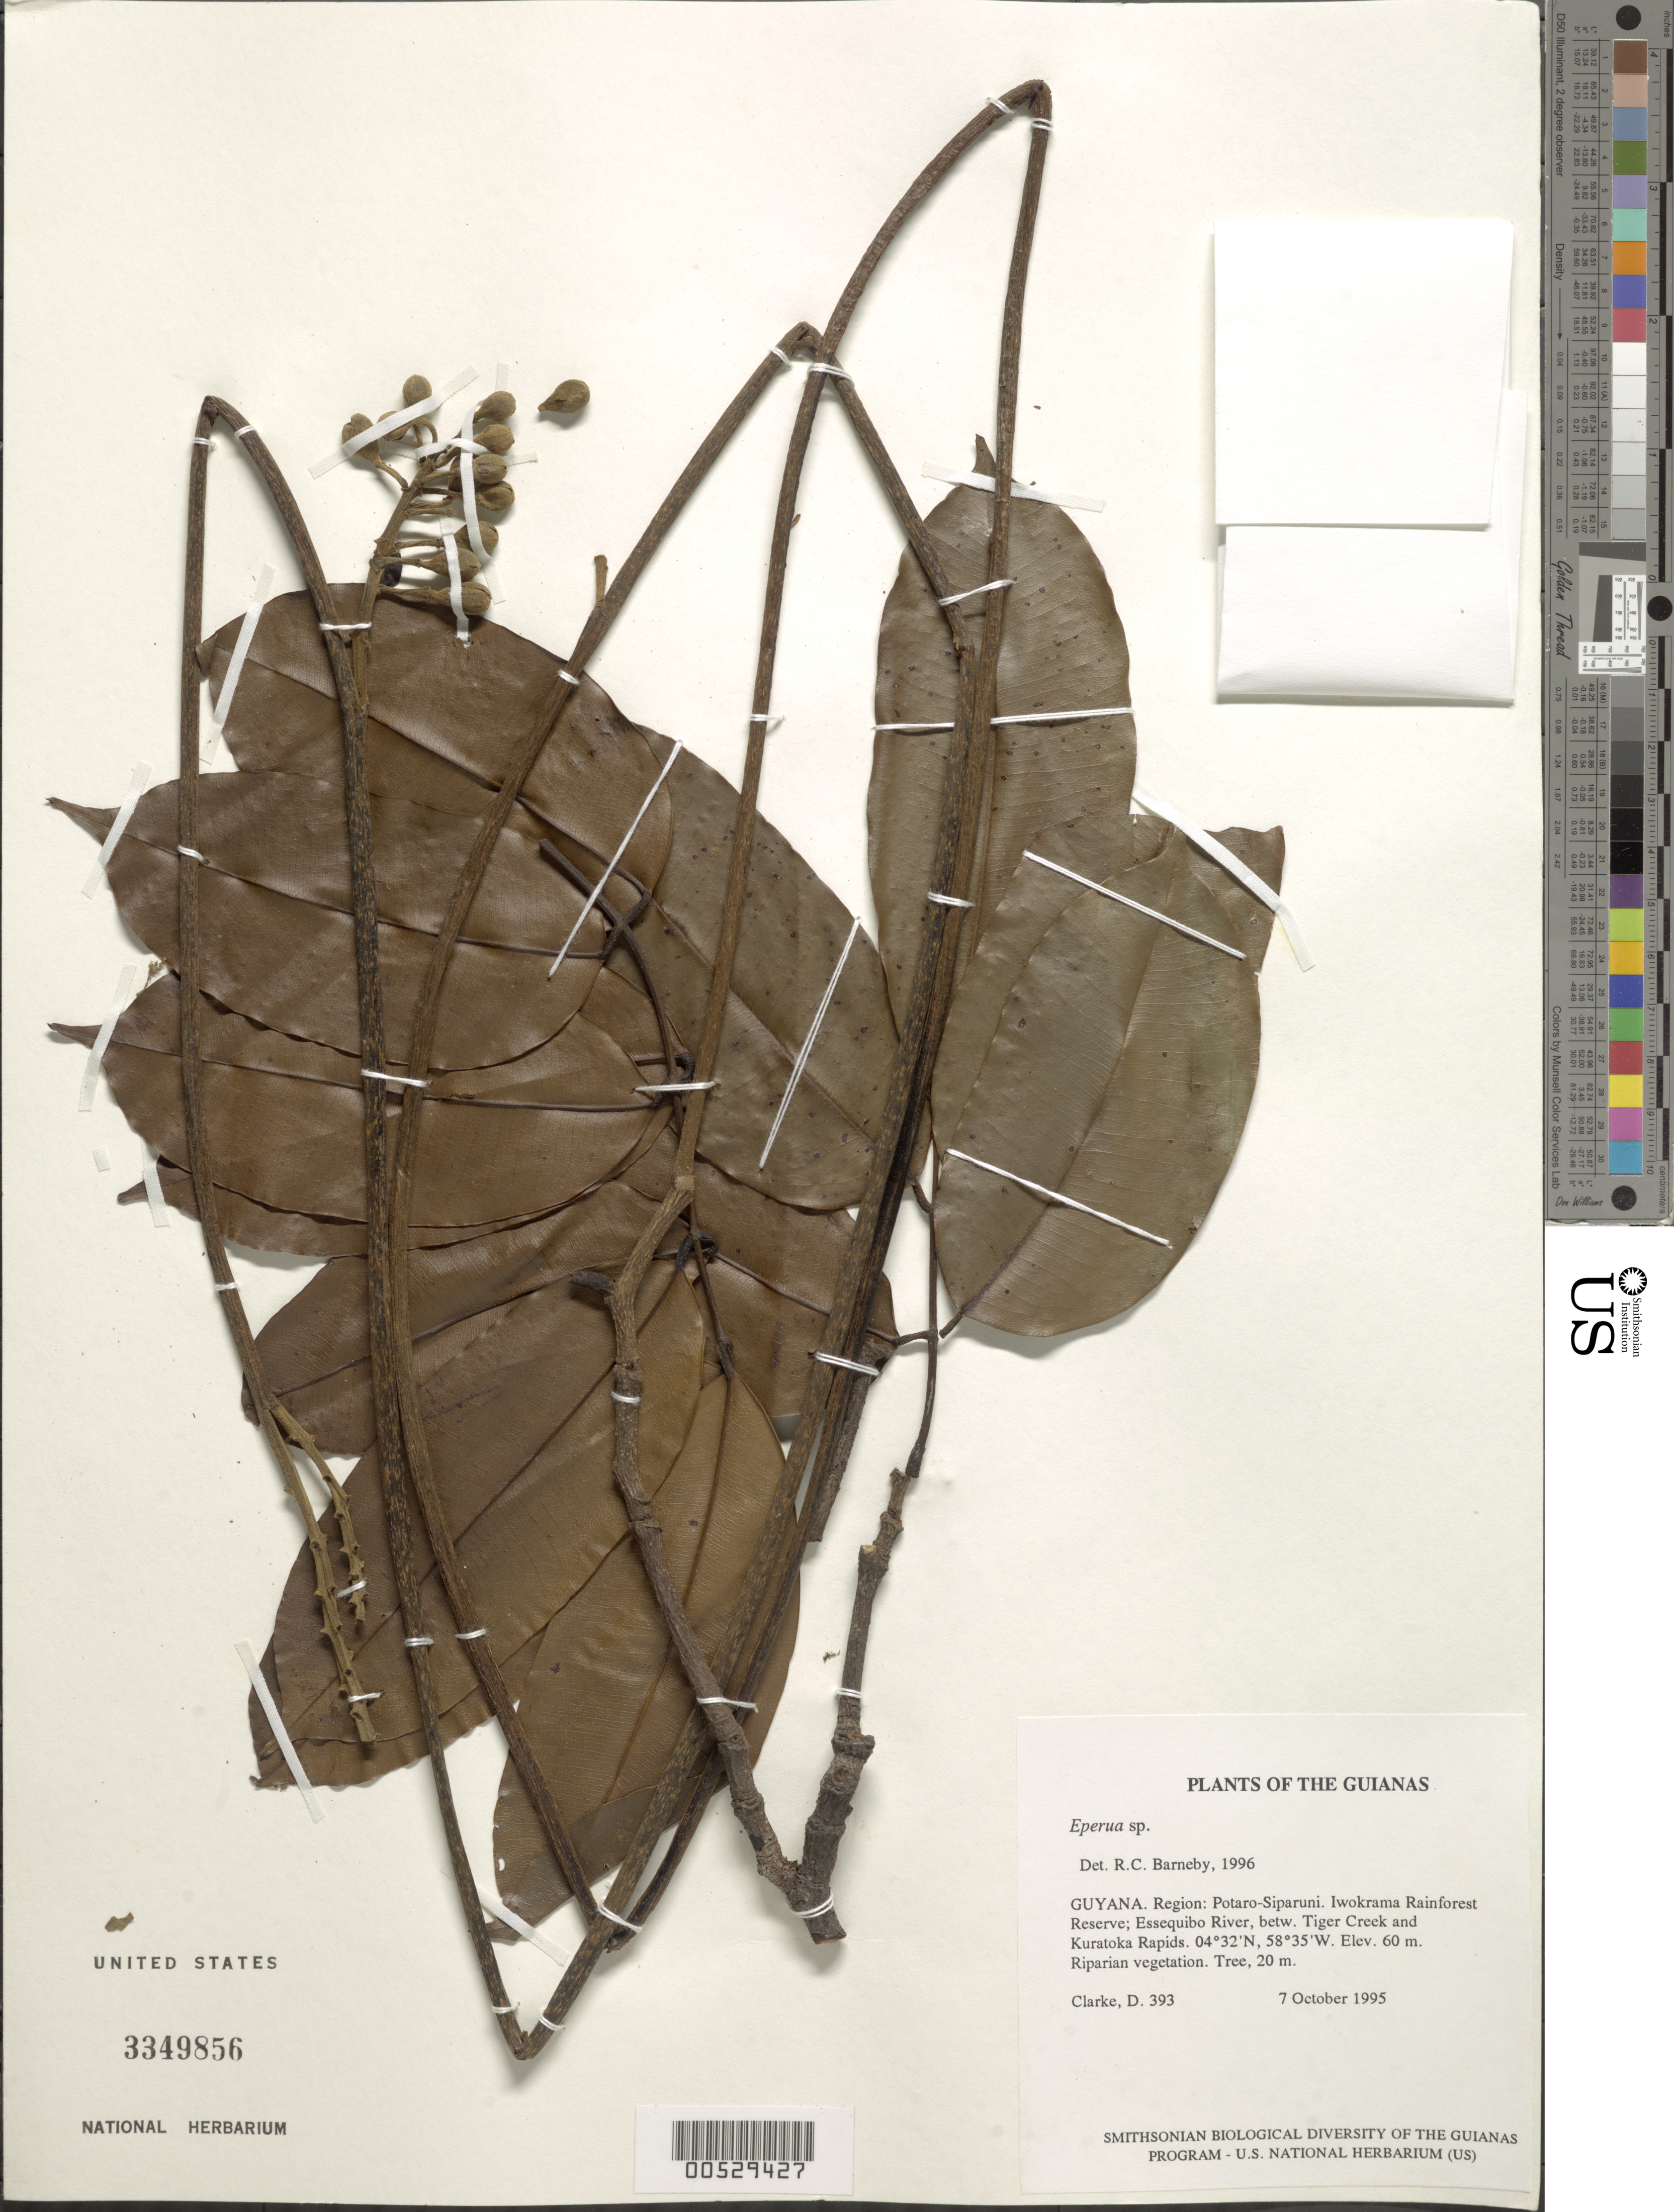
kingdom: Plantae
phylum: Tracheophyta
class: Magnoliopsida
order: Fabales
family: Fabaceae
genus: Eperua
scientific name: Eperua falcata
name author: Aubl.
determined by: Fortes, E. A.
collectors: H. D. Clarke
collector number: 393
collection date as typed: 7 October 1995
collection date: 1995-10-07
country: Guyana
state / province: Potaro-Siparuni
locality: Iwokrama Rainforest Reserve; Essequibo River, betw. Tiger Creek and Kuratoka Rapids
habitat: Riparian vegetation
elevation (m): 60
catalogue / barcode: US 3349856